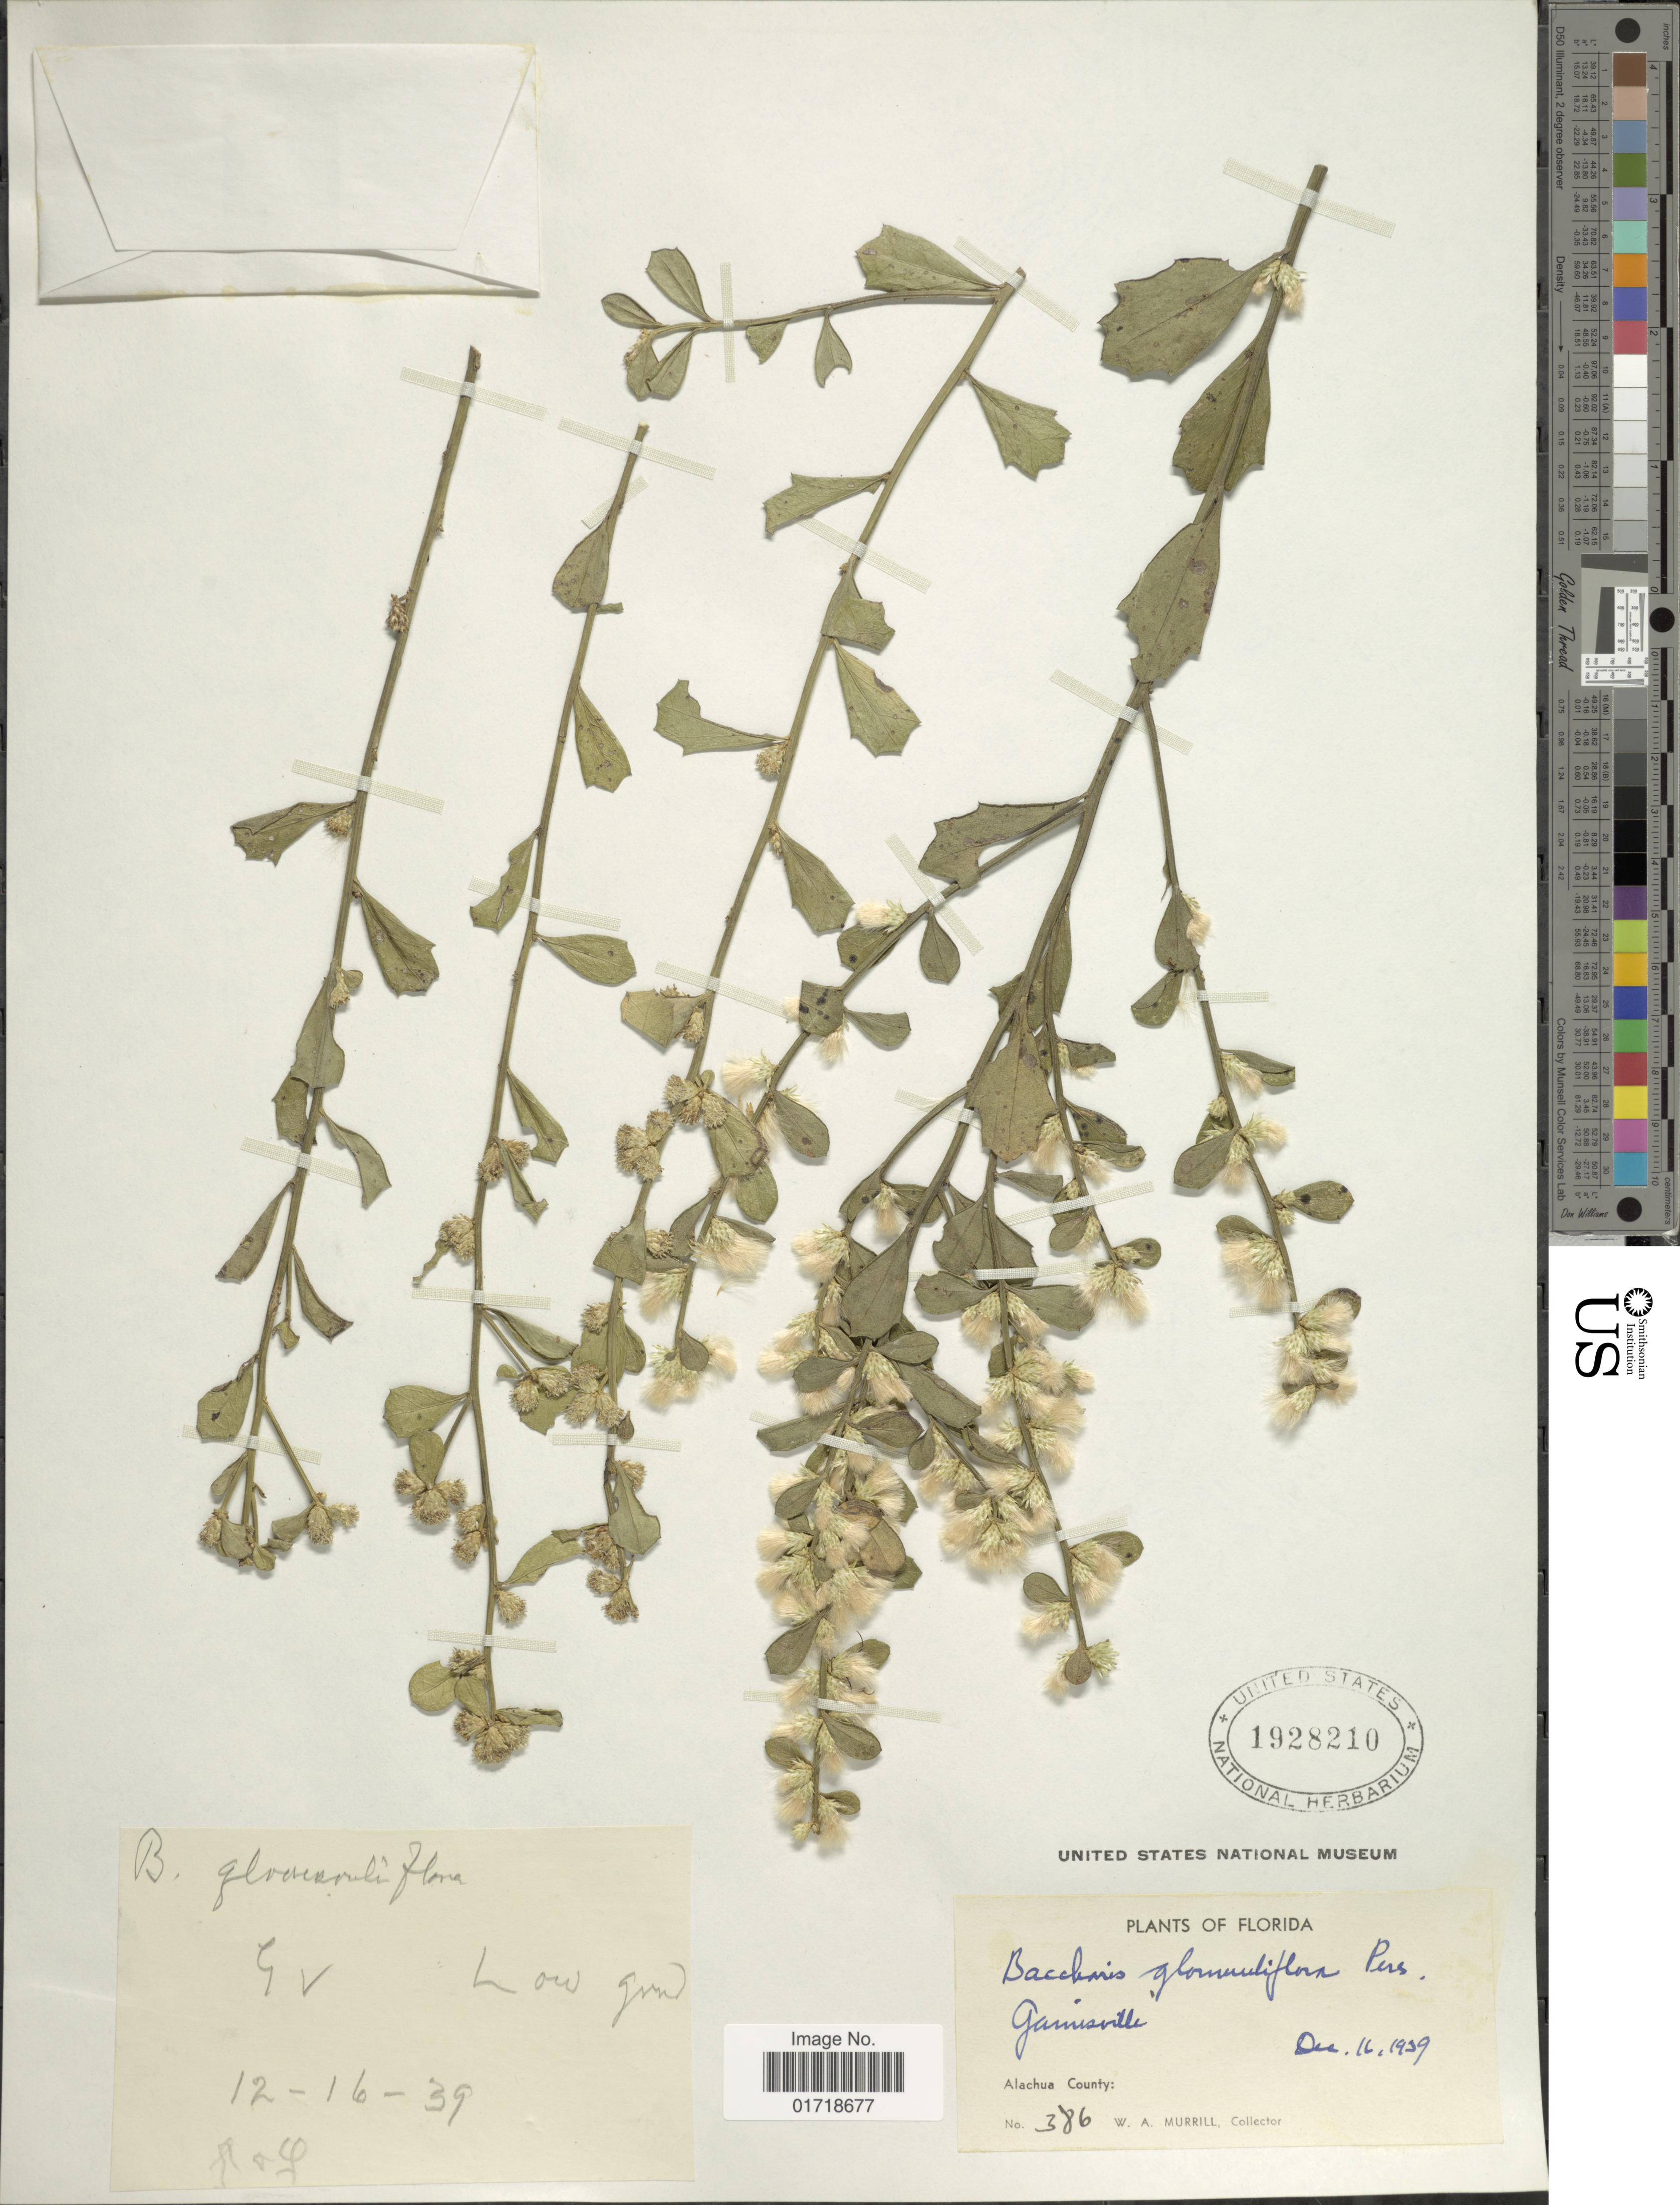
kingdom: Plantae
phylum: Tracheophyta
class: Magnoliopsida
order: Asterales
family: Asteraceae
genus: Baccharis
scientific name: Baccharis glomeruliflora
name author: Pers.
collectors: W. A. Murrill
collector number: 386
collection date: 1939-12-16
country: United States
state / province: Florida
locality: Gainesville, Alachua County.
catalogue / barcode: US 1928210